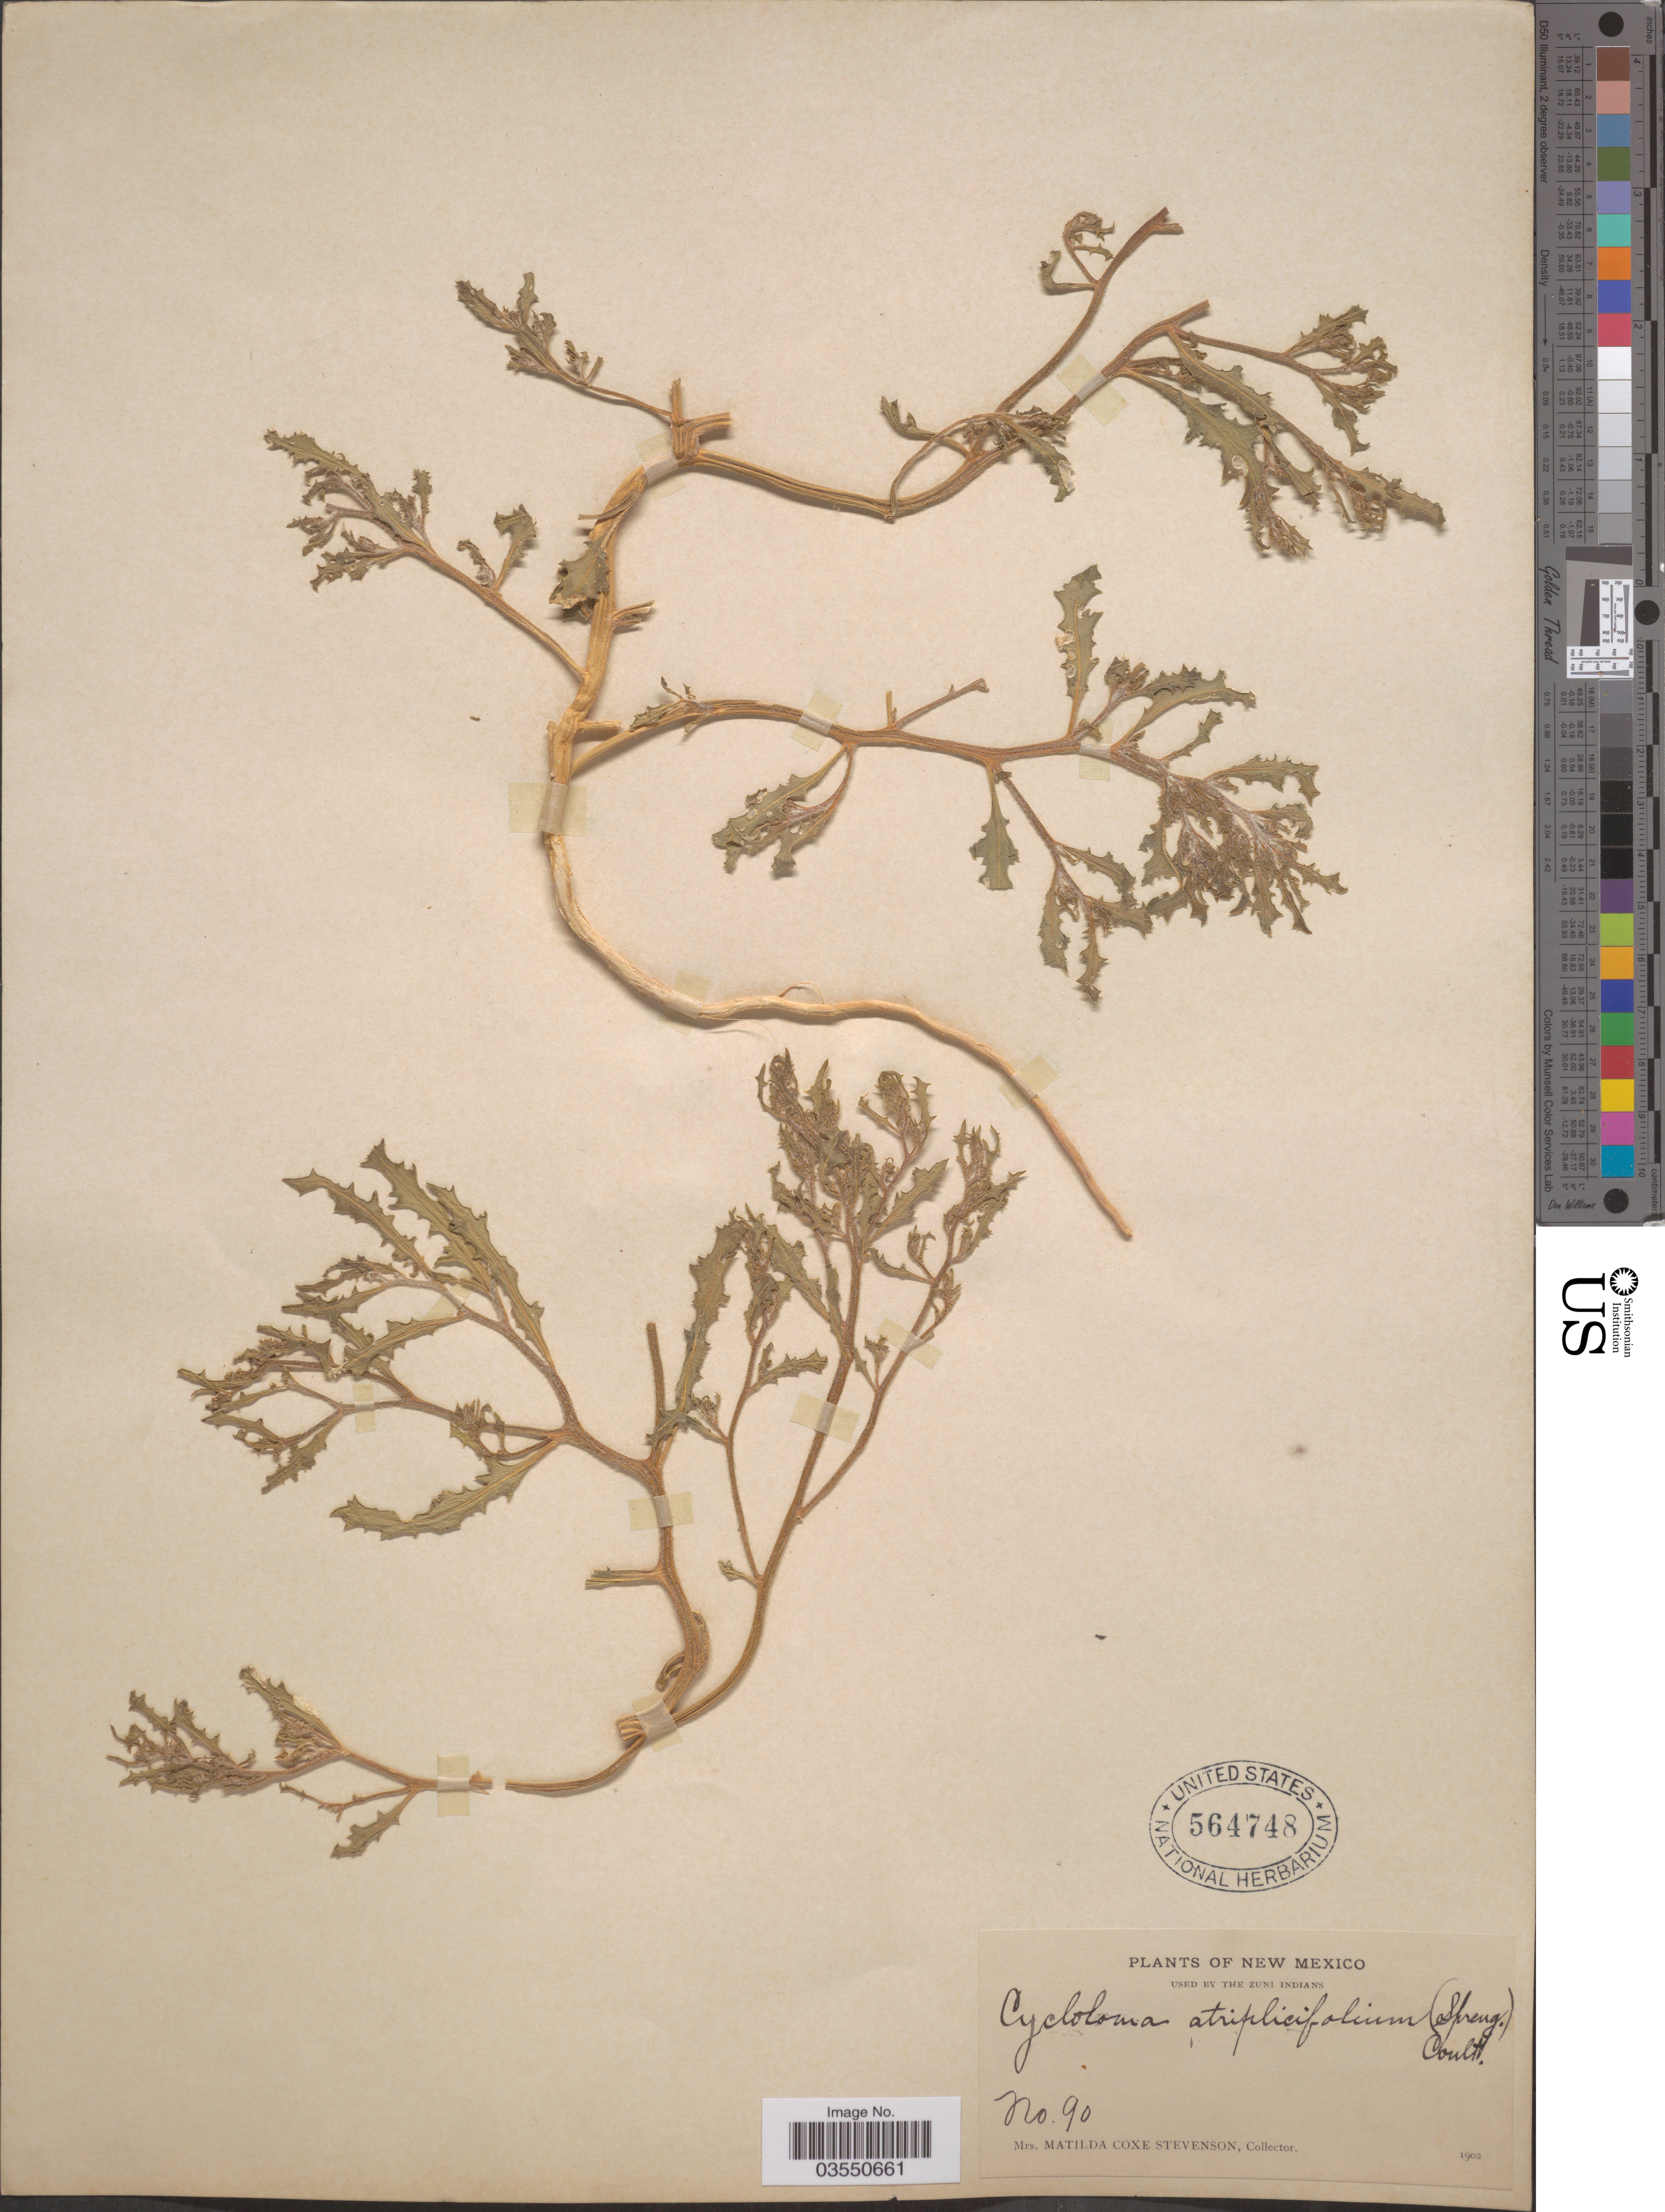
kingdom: Plantae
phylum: Tracheophyta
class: Magnoliopsida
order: Caryophyllales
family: Amaranthaceae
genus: Dysphania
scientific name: Dysphania atriplicifolia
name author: (Spreng.) G. Kadereit et al.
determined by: U.S. National Herbarium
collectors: M. Stevenson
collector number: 90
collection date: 1902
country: United States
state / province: New Mexico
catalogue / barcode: US 564748